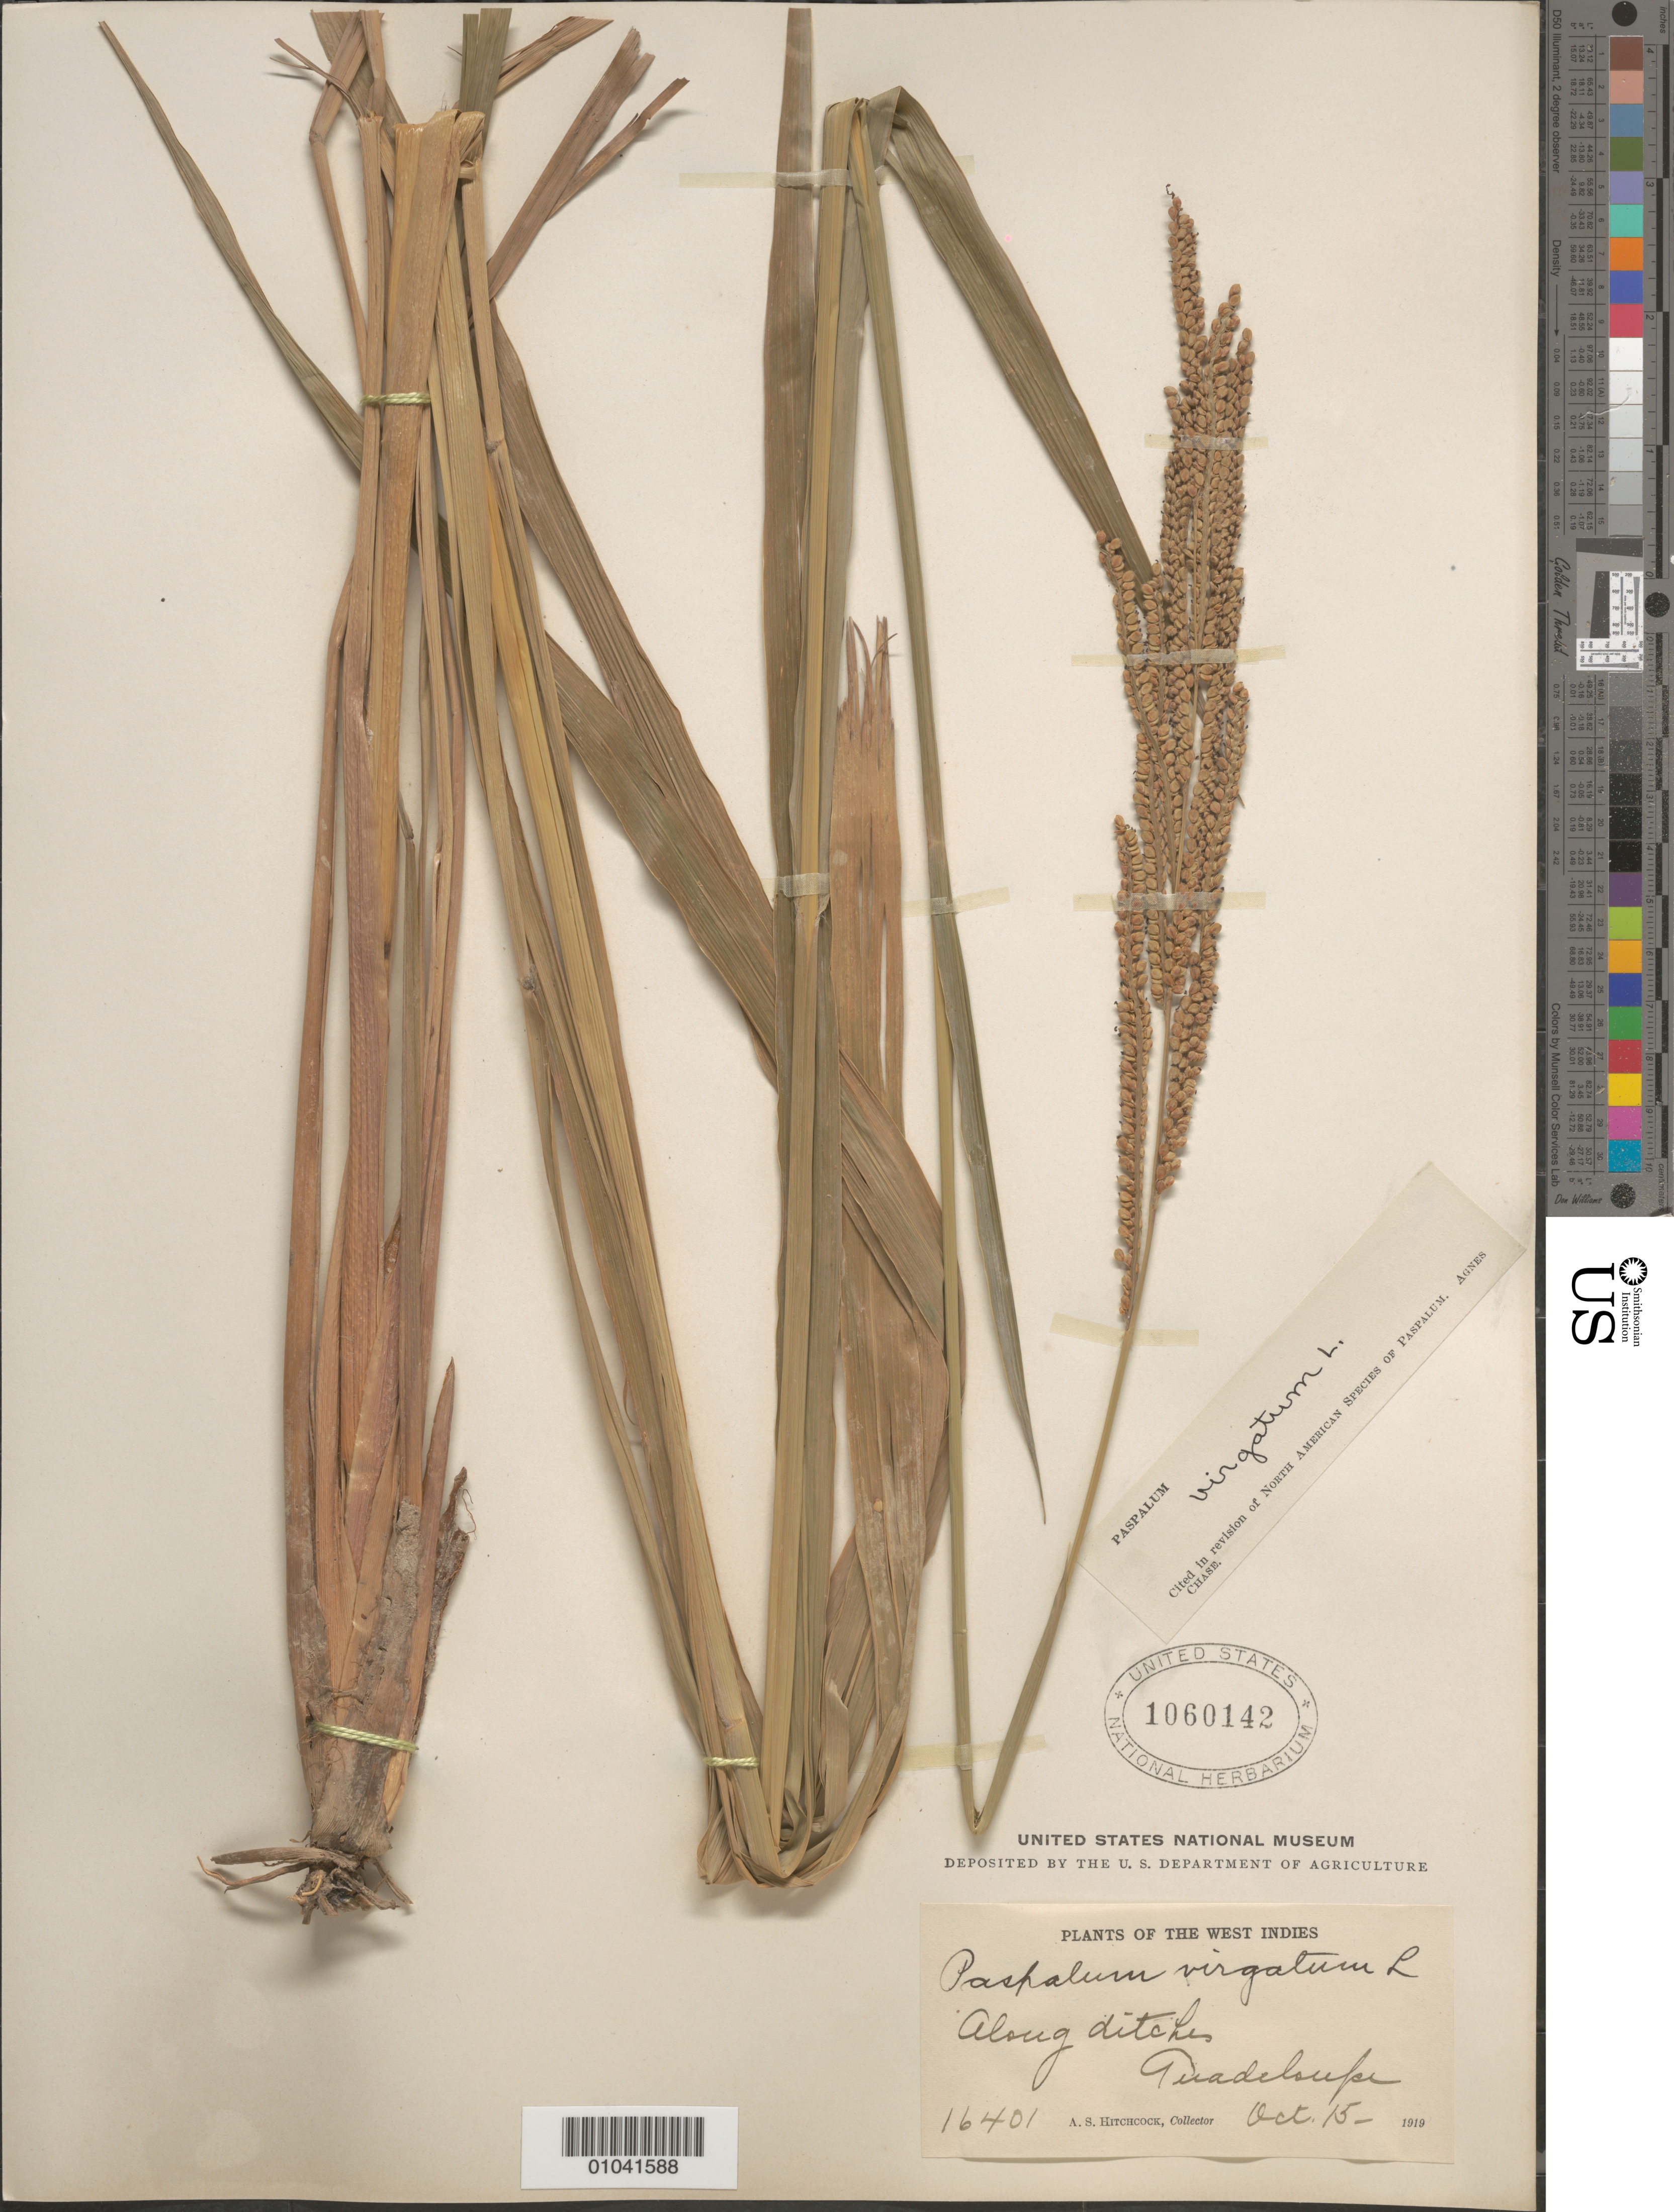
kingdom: Plantae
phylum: Tracheophyta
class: Liliopsida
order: Poales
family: Poaceae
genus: Paspalum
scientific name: Paspalum virgatum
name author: L.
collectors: A. S. Hitchcock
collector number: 16401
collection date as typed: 15 Oct 1919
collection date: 1919-10-15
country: Guadeloupe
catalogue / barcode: US 1060142